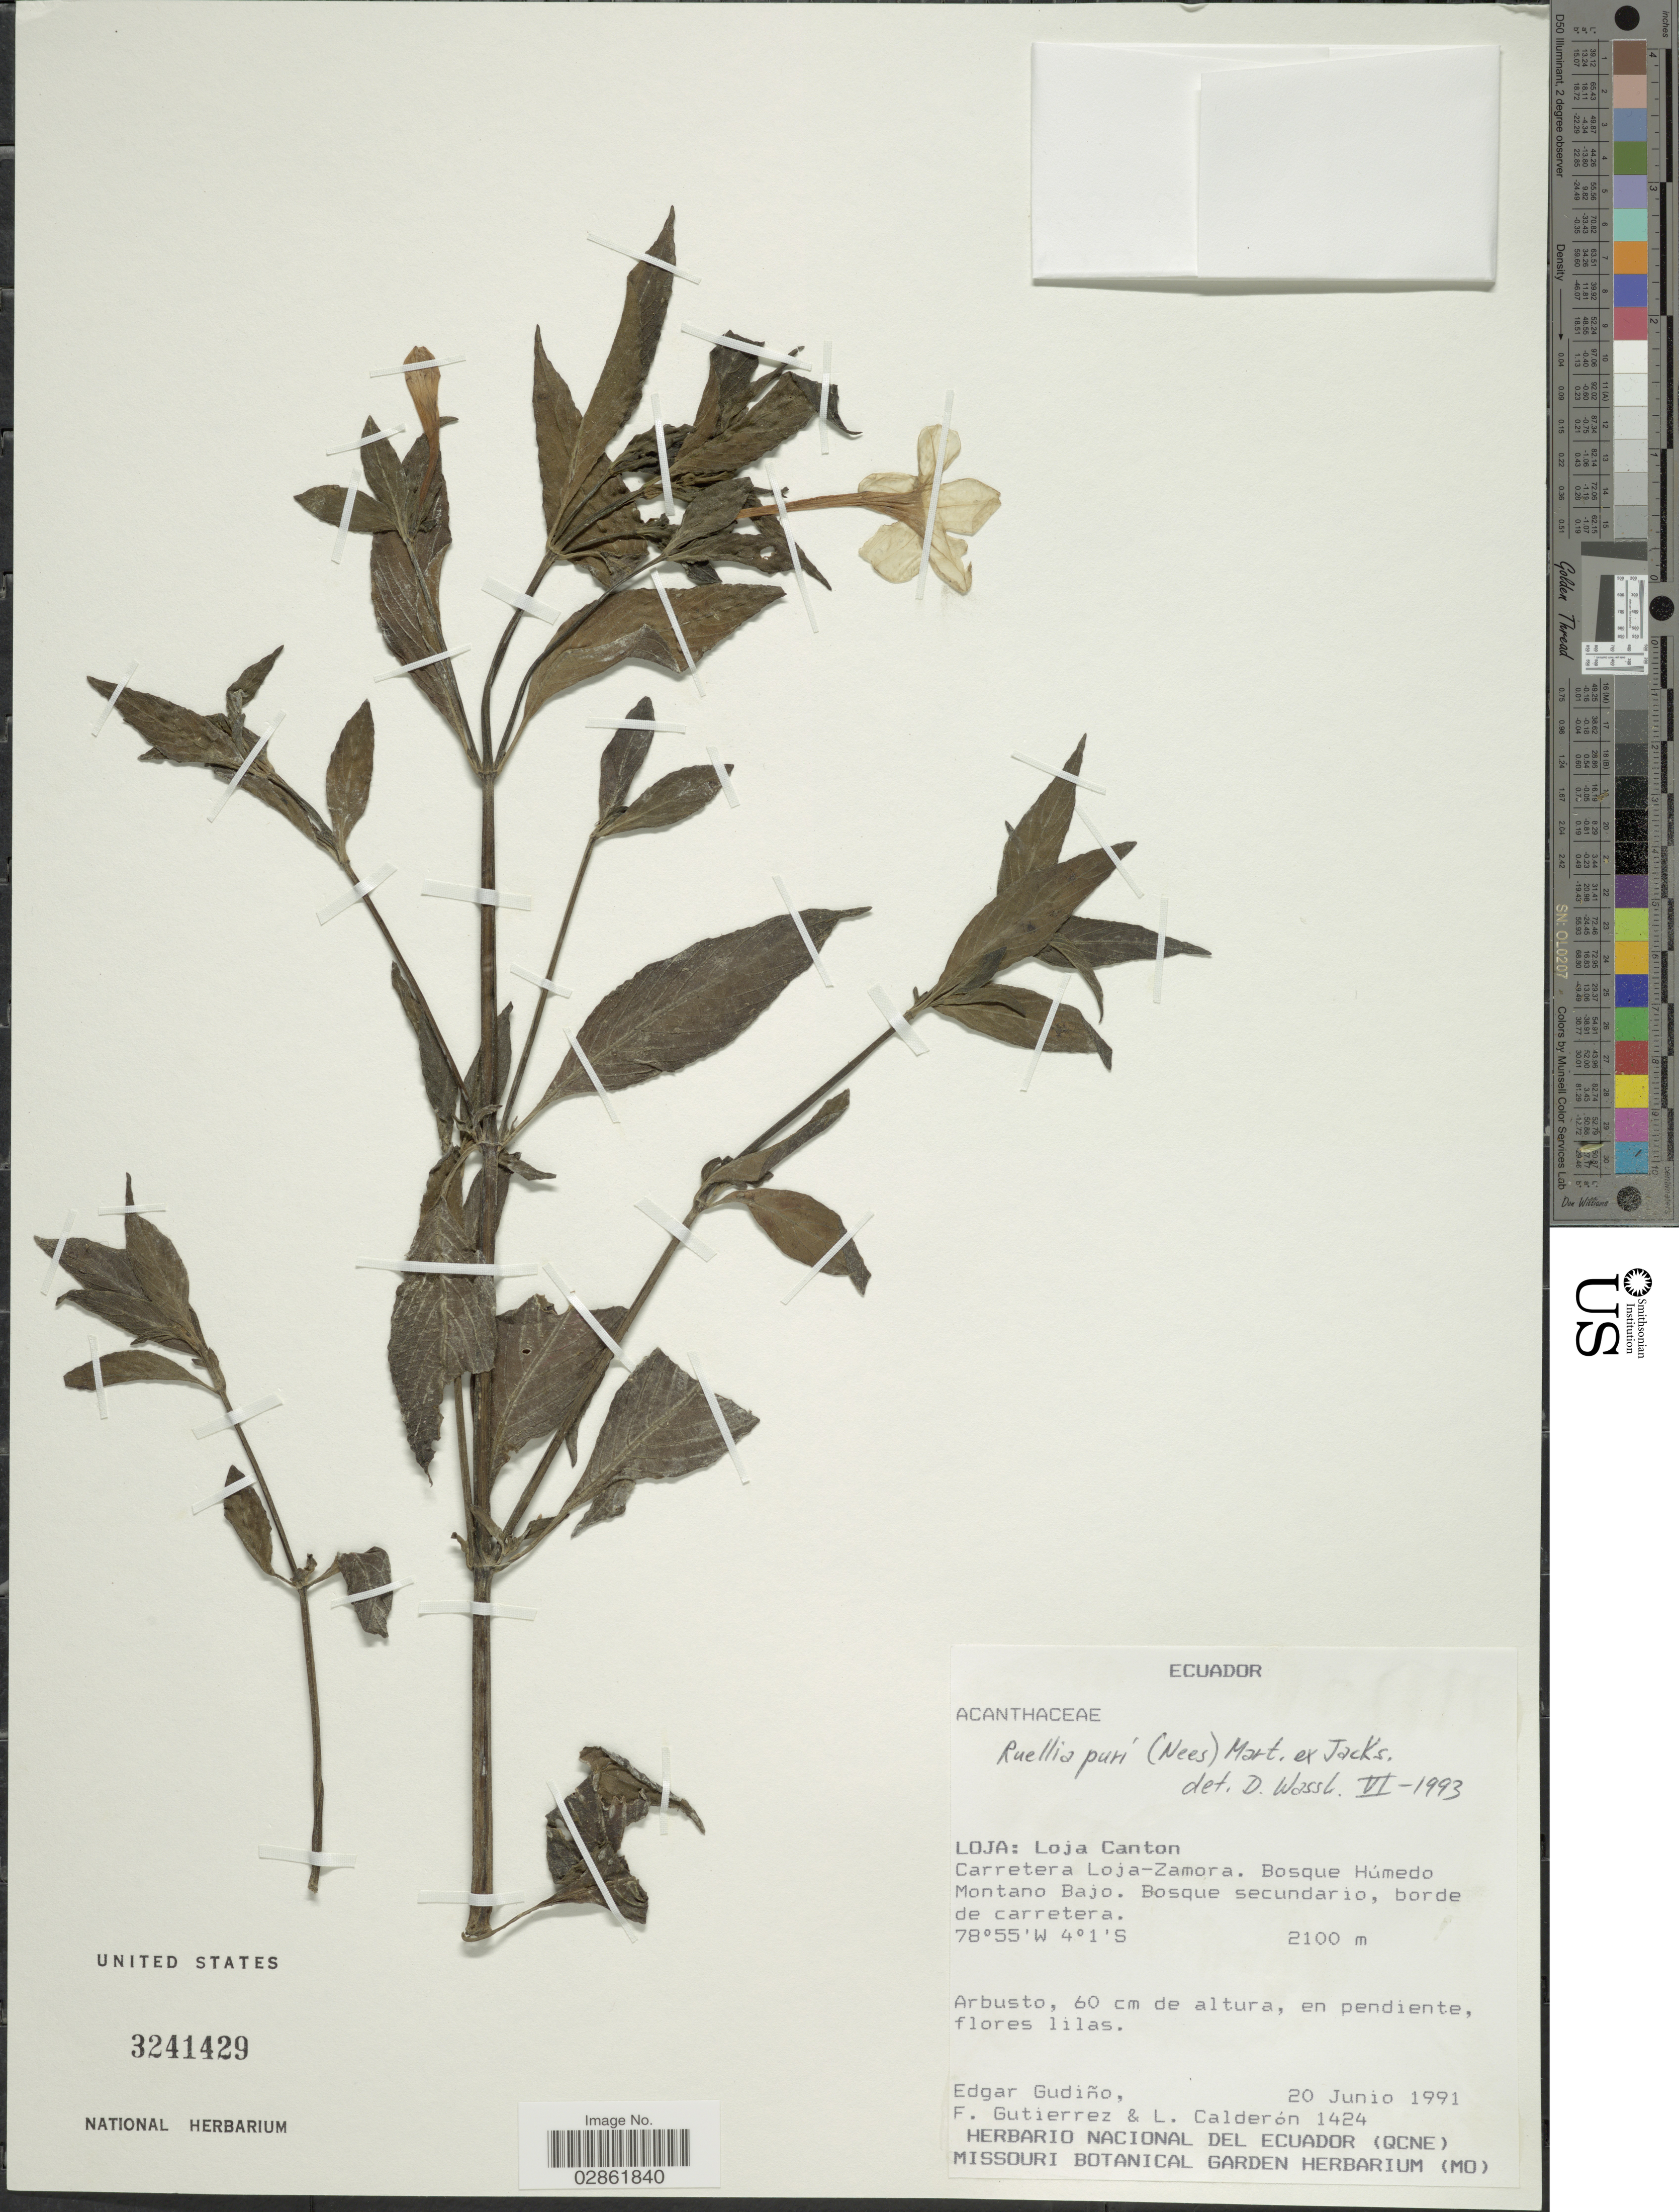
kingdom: Plantae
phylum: Tracheophyta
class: Magnoliopsida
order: Lamiales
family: Acanthaceae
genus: Ruellia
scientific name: Ruellia puri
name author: Mart. ex Nees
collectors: E. Gudiño, F. Gutierrez & L. Calderón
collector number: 1424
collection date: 1991-06-20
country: Ecuador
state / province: Loja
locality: Loja Canton, Carretera Loja-Zamora. Bosque Húmedo Montano Bajo.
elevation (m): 2100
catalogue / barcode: US 3241429